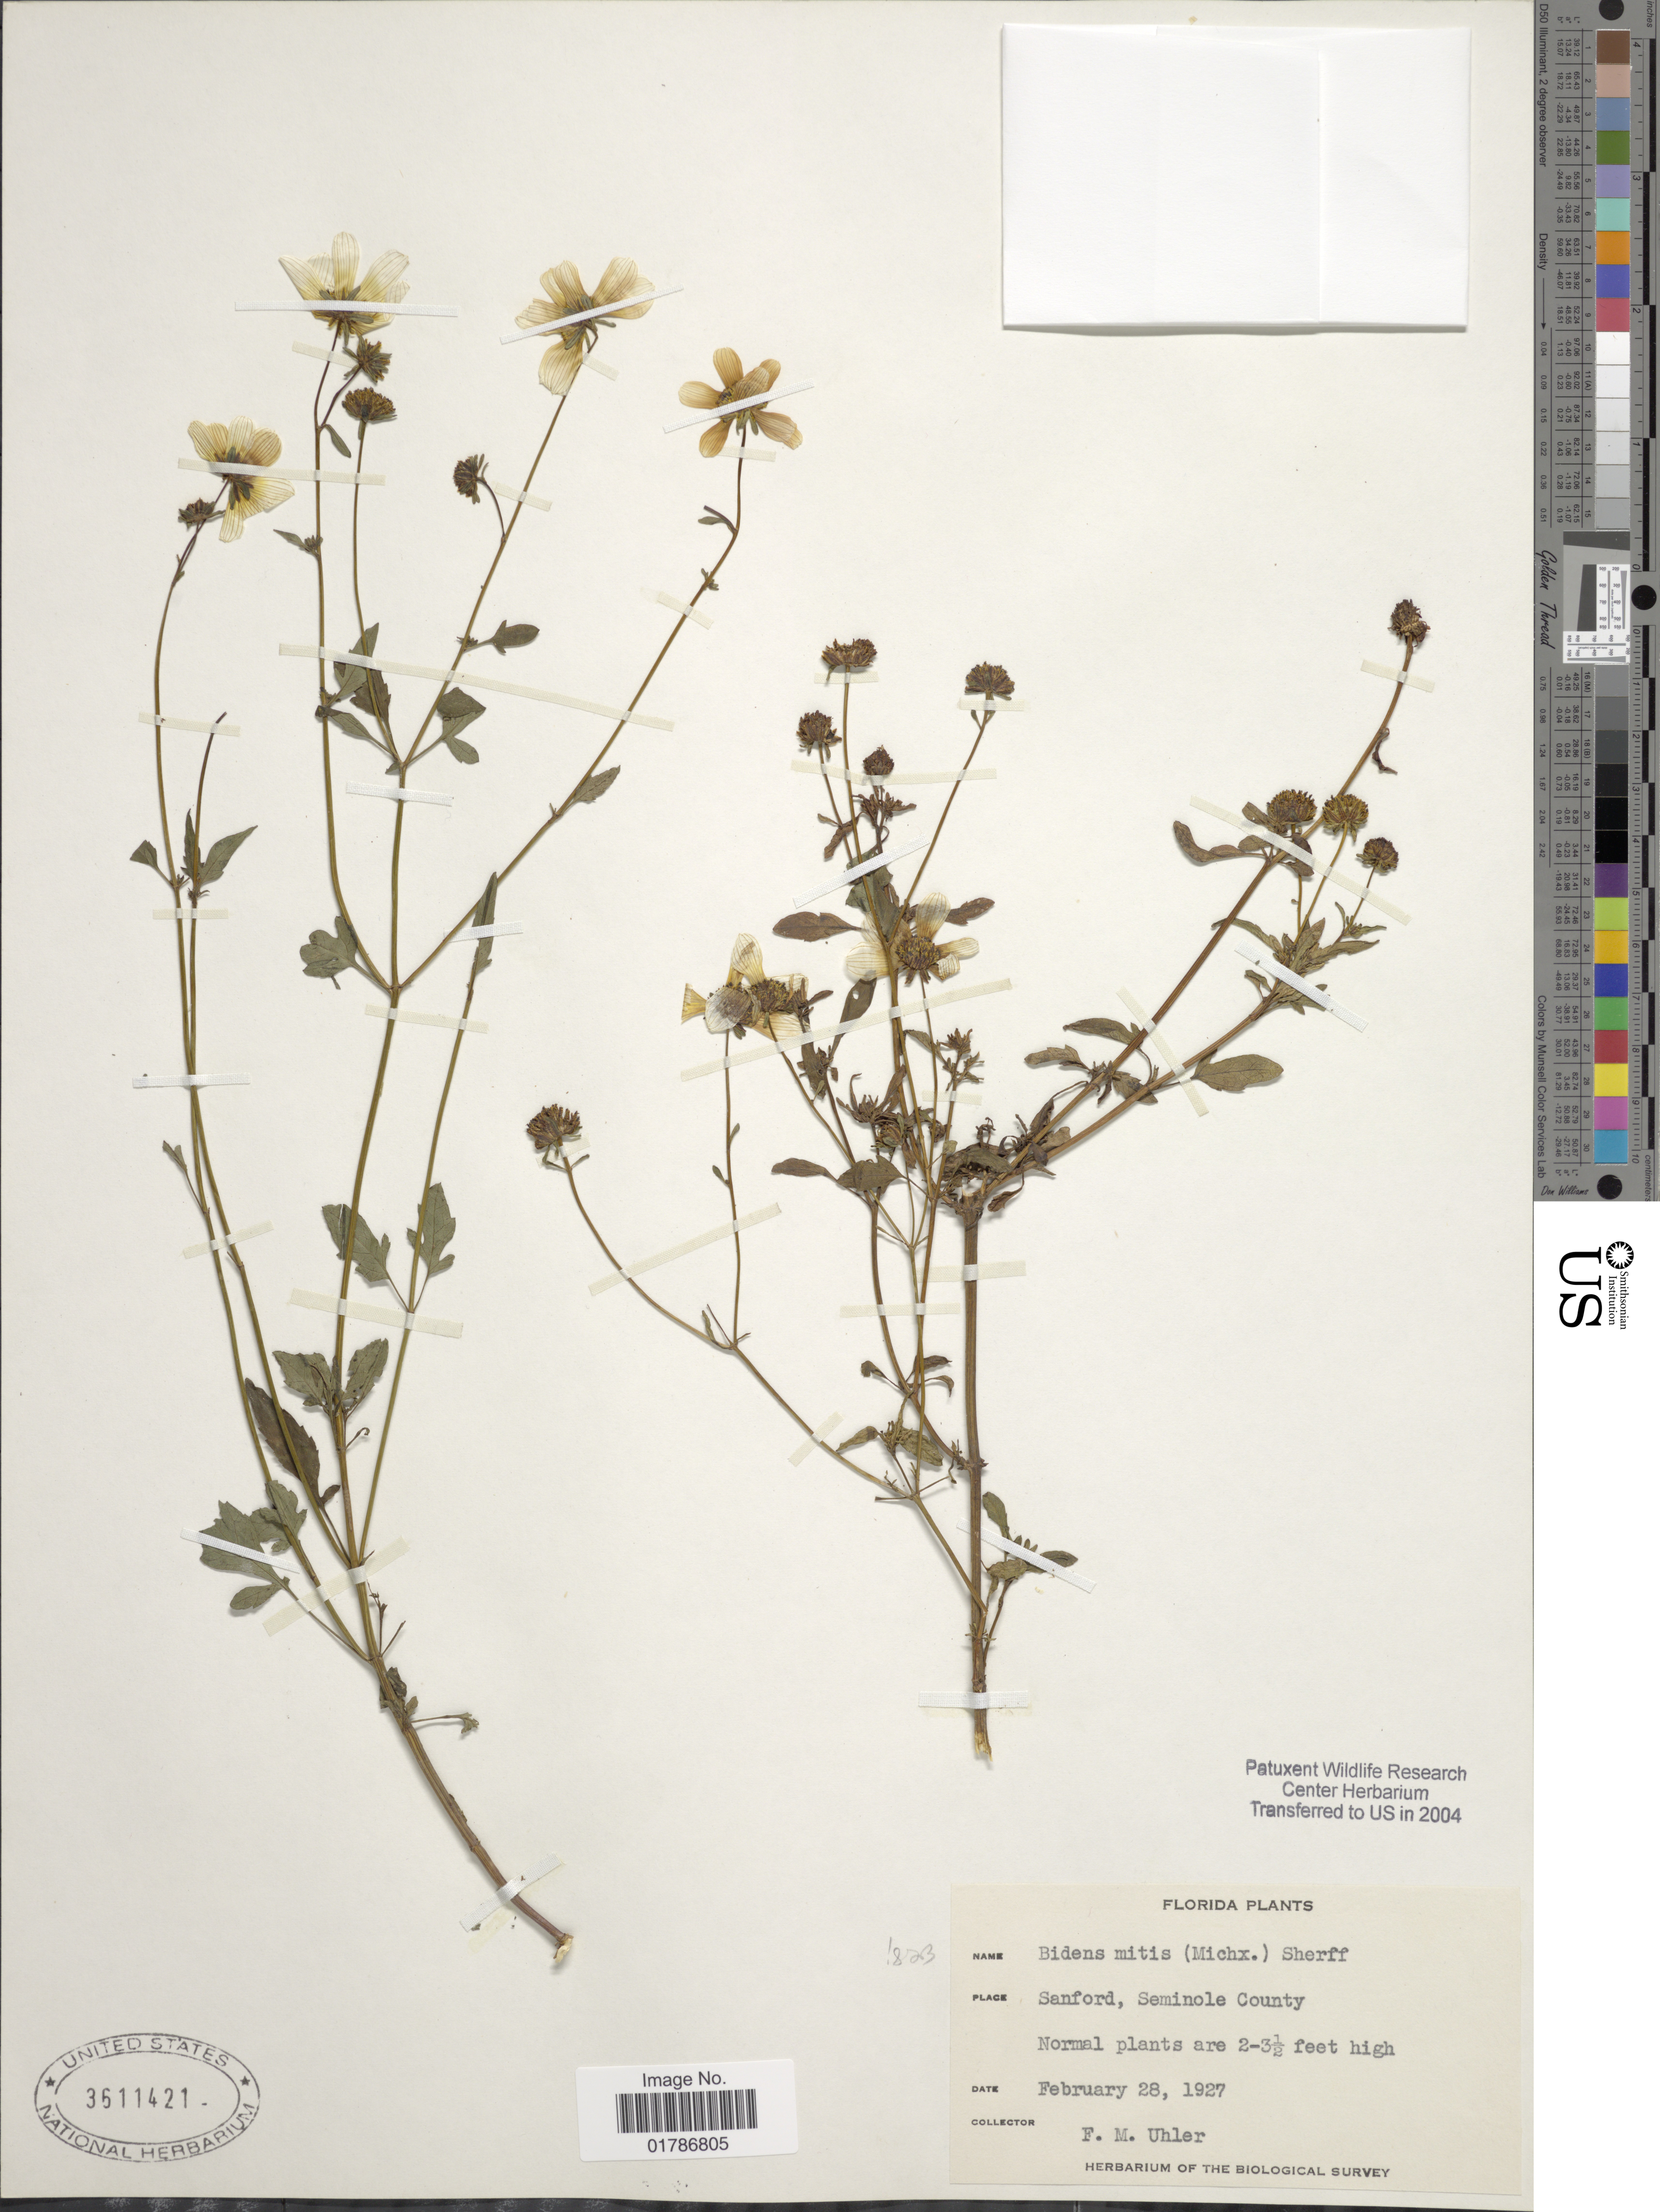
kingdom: Plantae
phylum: Tracheophyta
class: Magnoliopsida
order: Asterales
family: Asteraceae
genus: Bidens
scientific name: Bidens mitis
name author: (Michx.) Sherff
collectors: F. M. Uhler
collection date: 1927-02-28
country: United States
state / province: Florida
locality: Sanford, Seminole County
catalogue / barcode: US 3611421